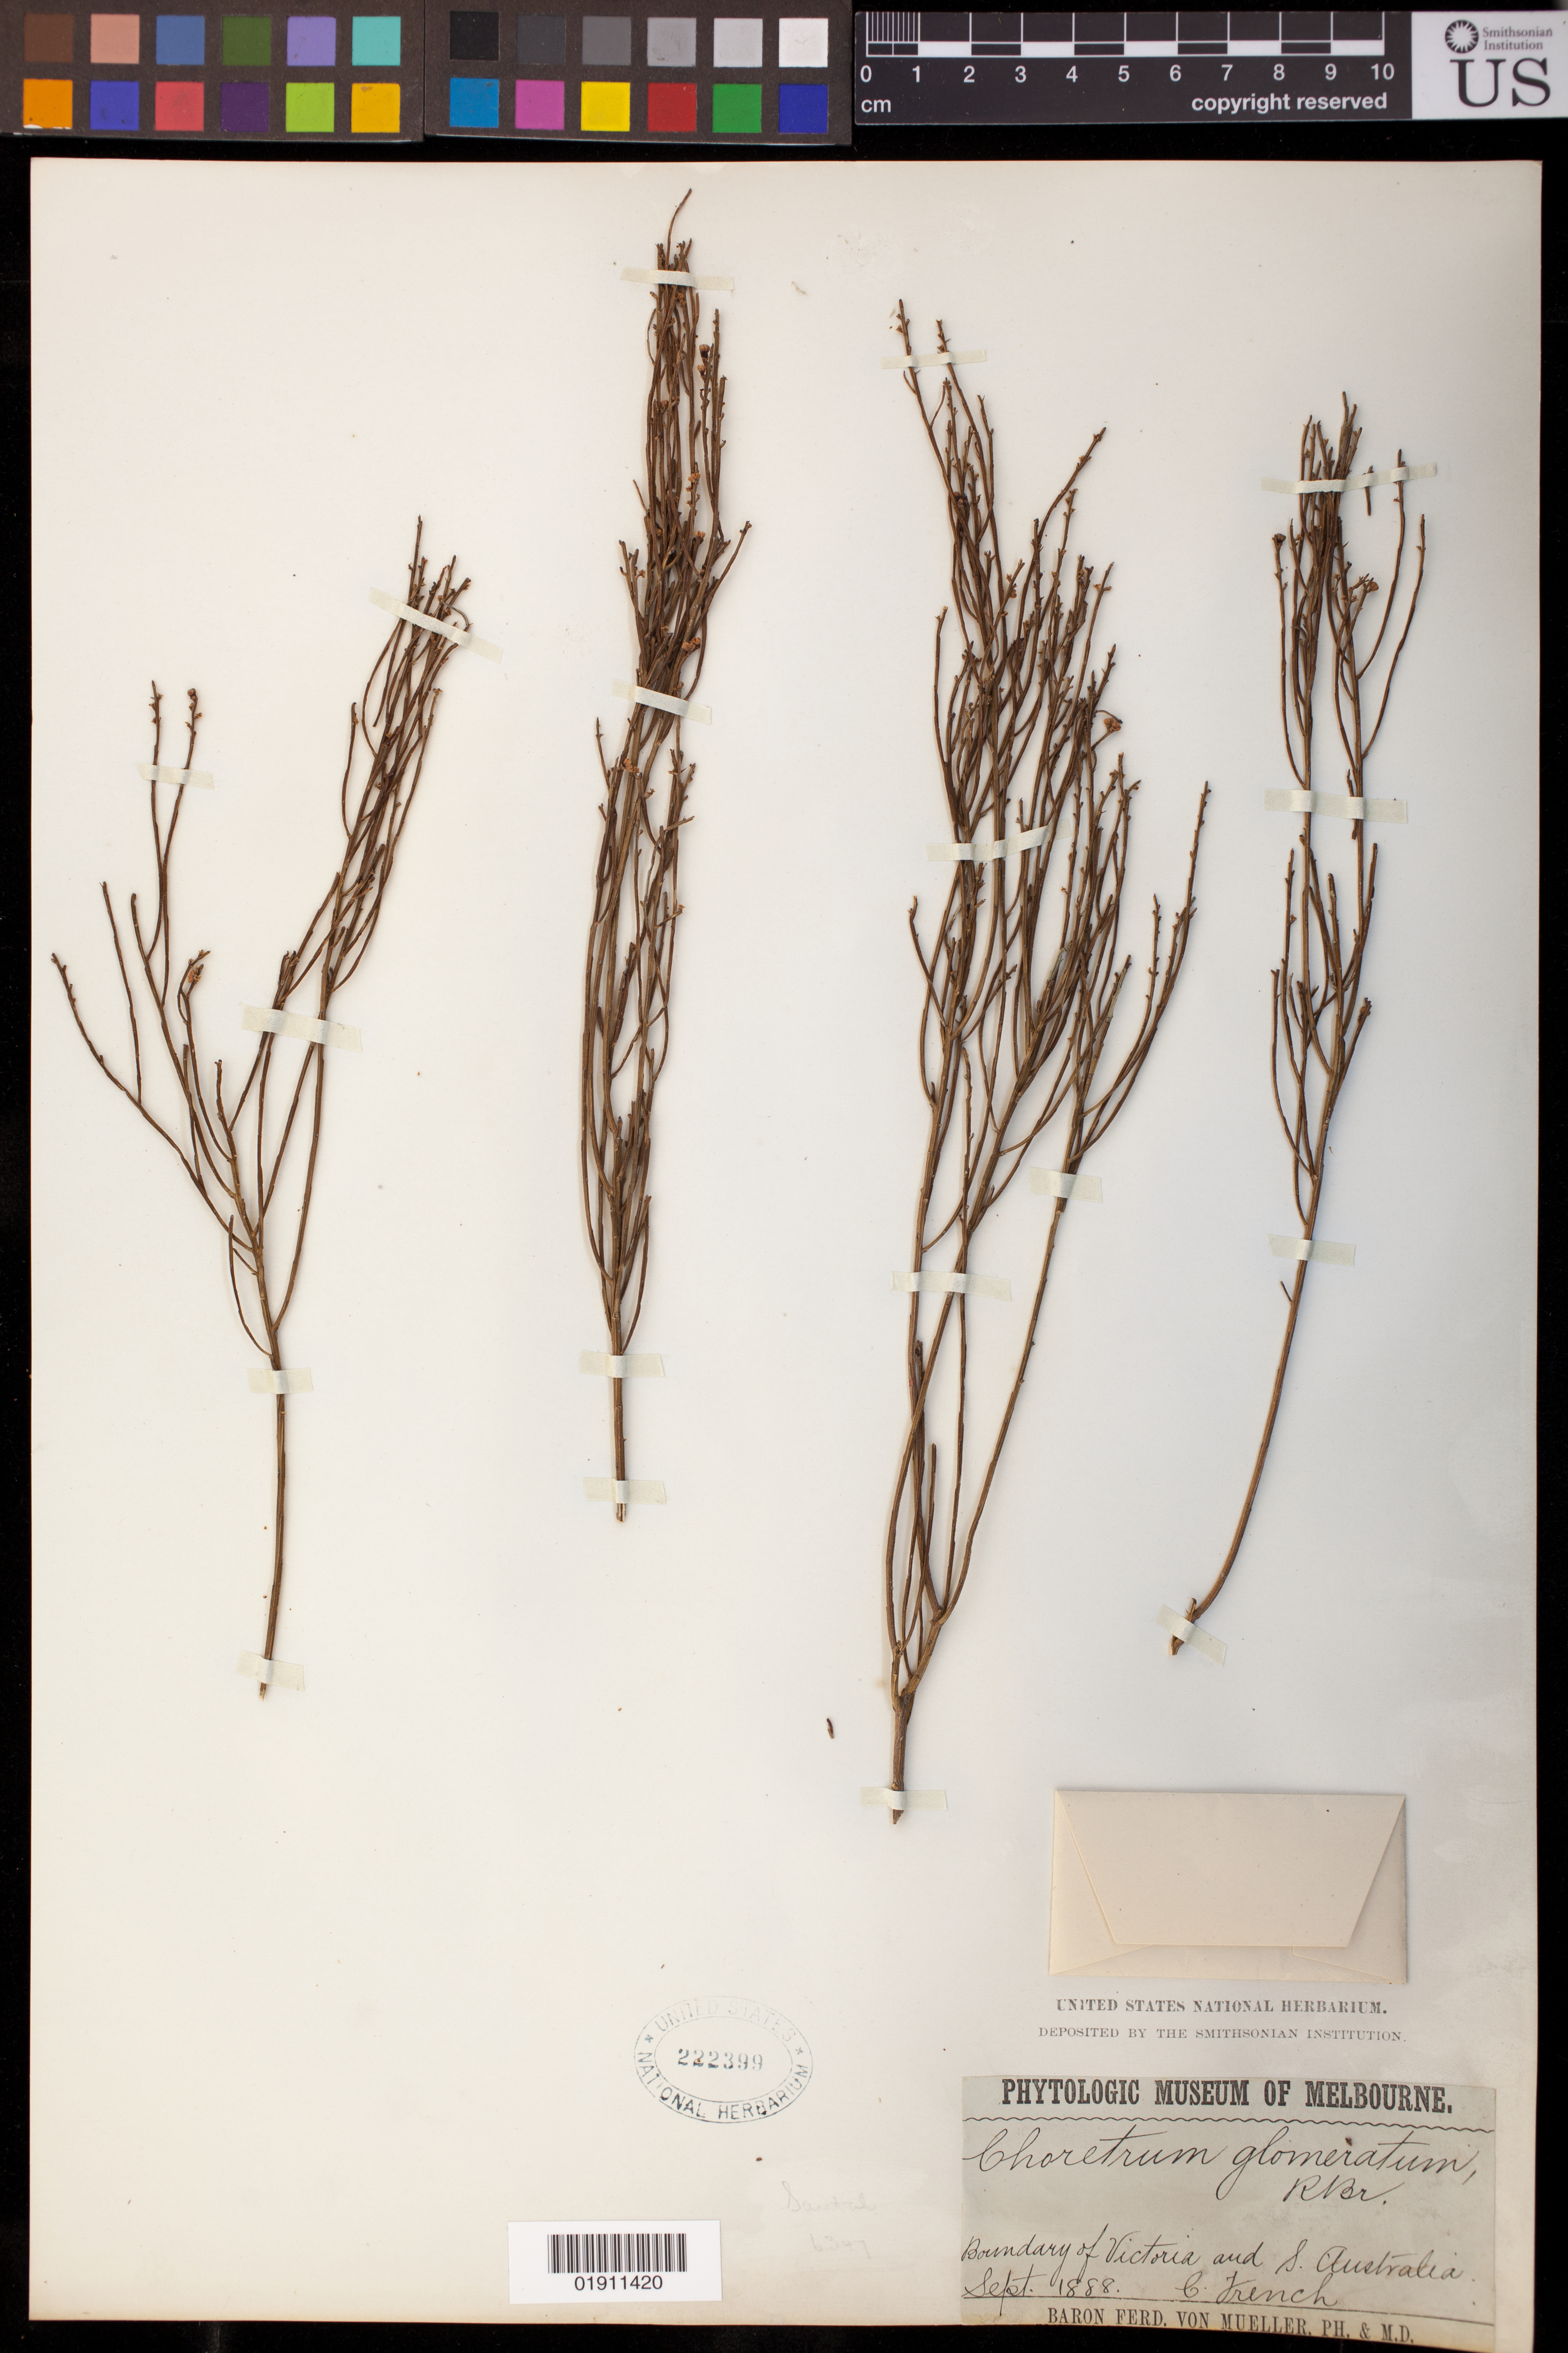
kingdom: Plantae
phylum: Tracheophyta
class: Magnoliopsida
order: Santalales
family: Amphorogynaceae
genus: Choretrum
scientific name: Choretrum glomeratum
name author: R. Br.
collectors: C. French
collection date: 1888-09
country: Australia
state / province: Victoria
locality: Boundary of Victoria and S. Australia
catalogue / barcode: US 222399